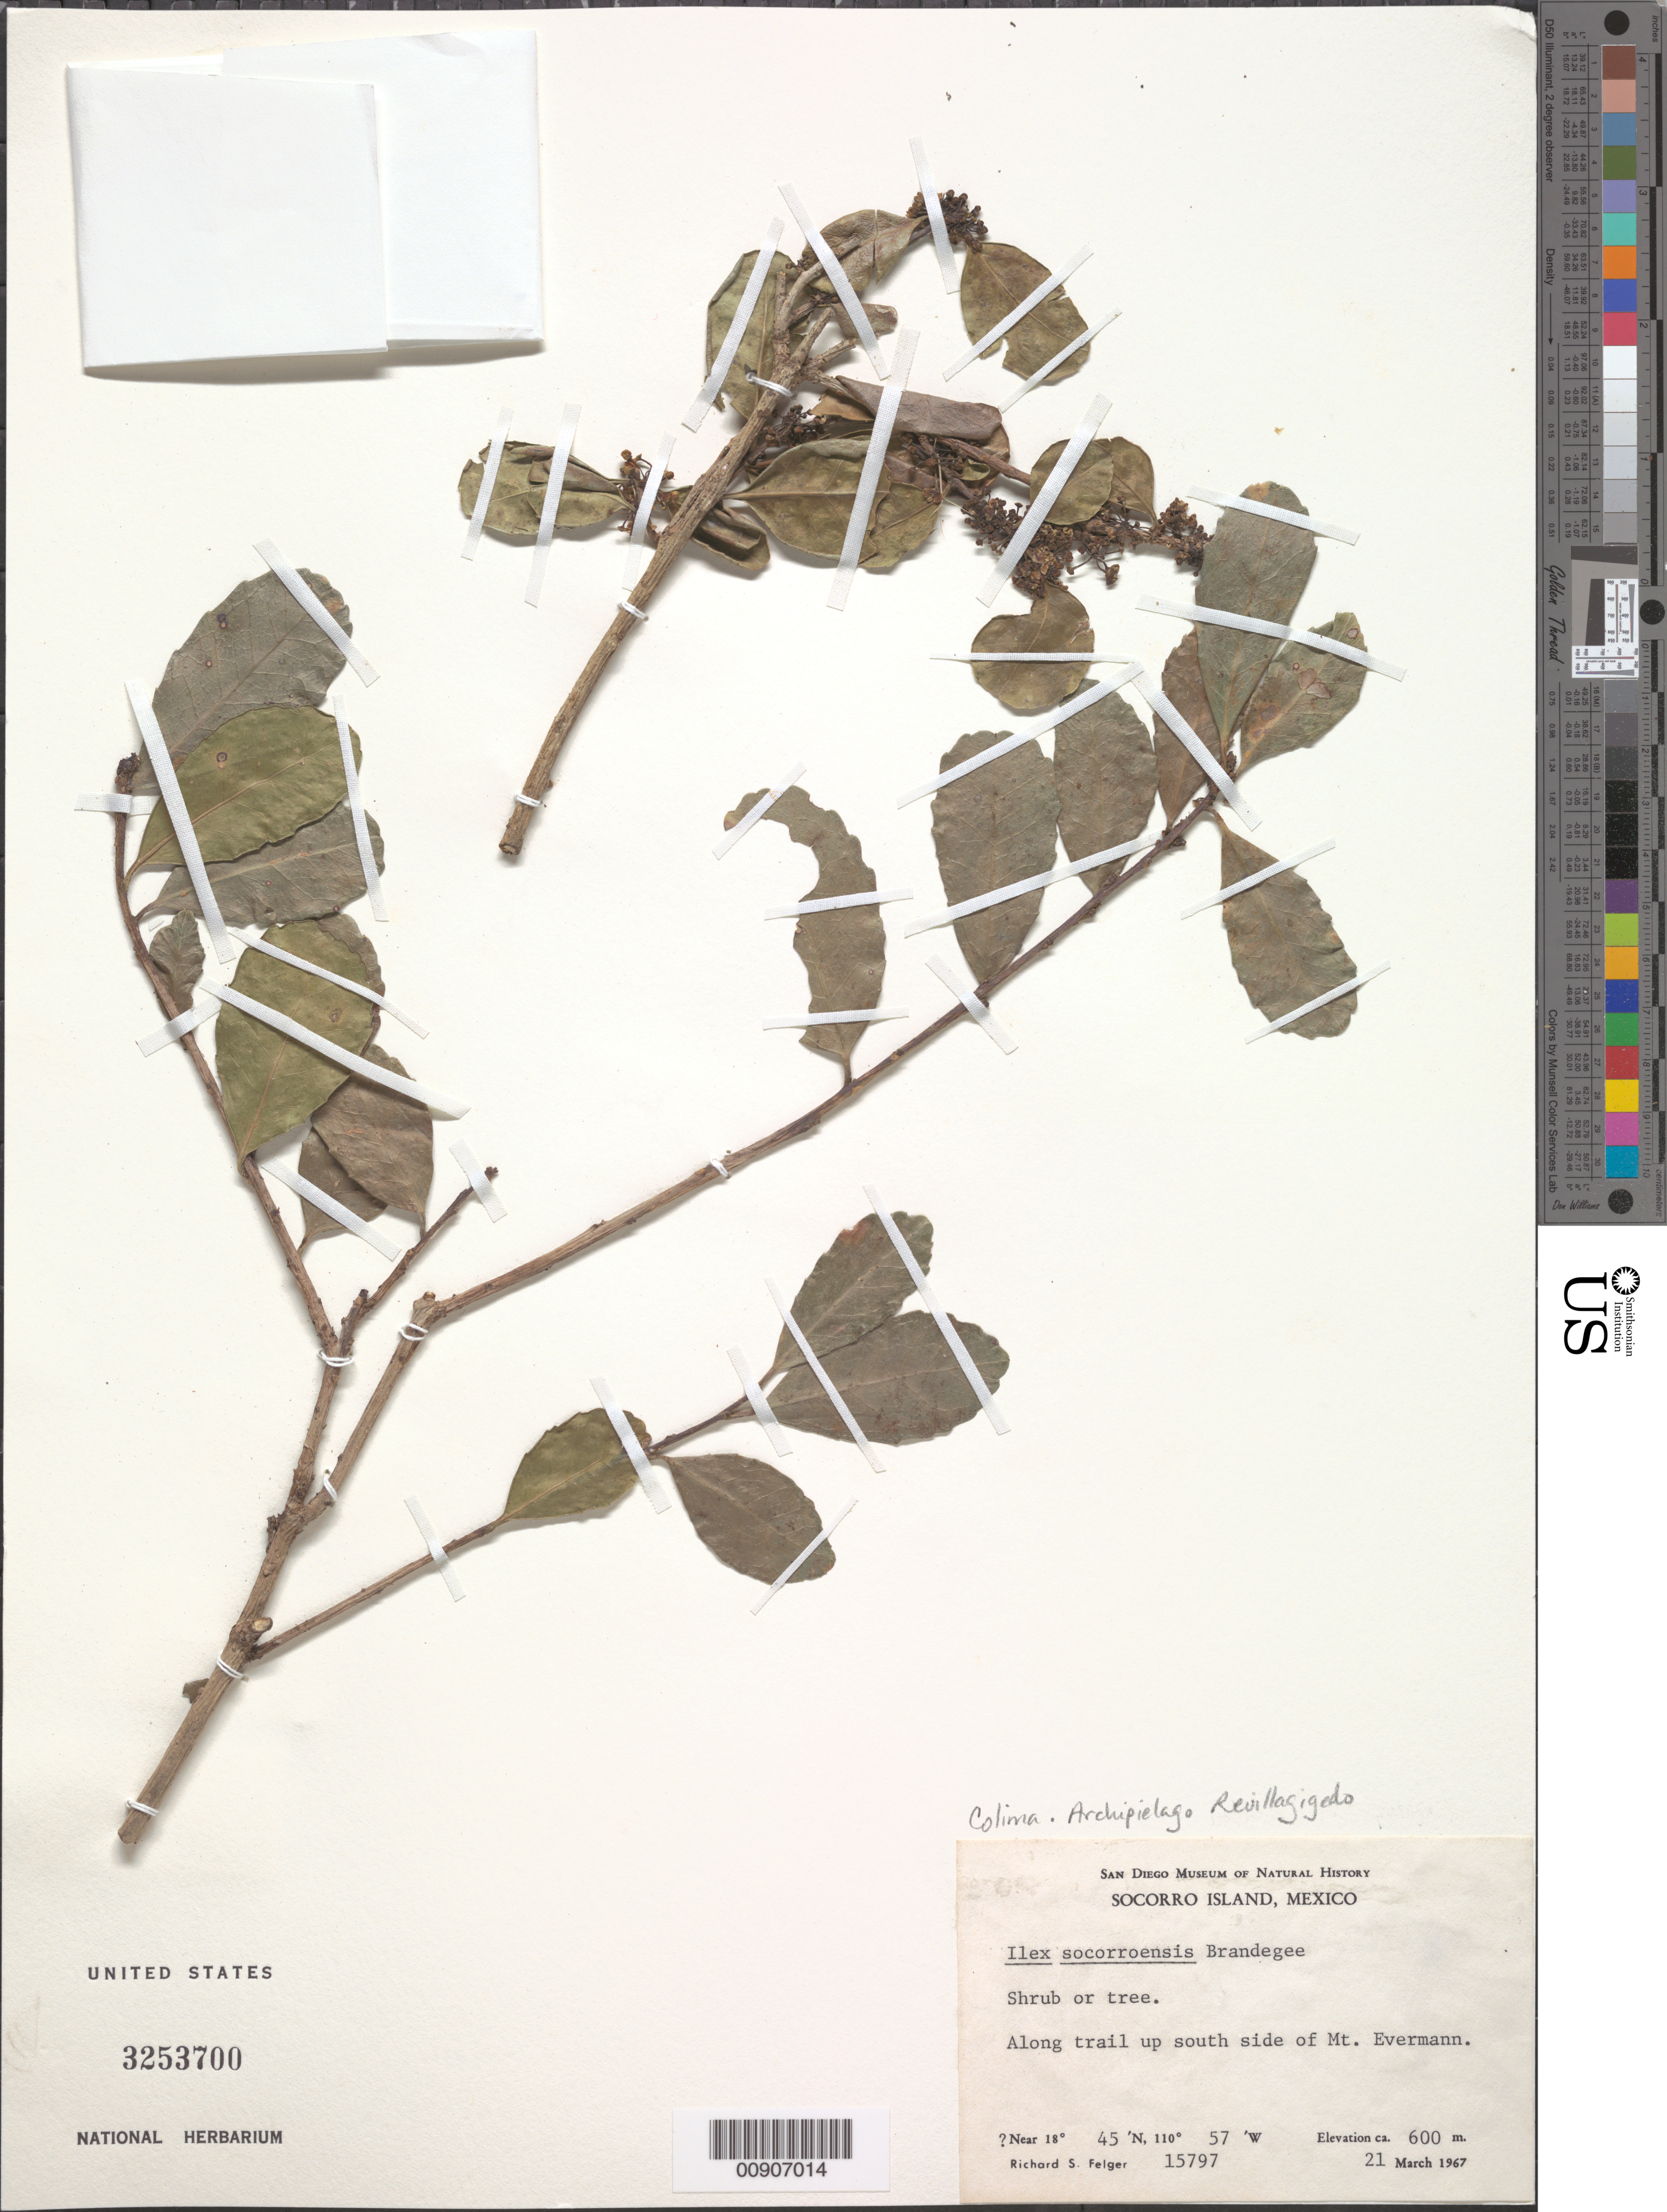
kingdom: Plantae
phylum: Tracheophyta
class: Magnoliopsida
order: Aquifoliales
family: Aquifoliaceae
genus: Ilex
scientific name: Ilex socorroensis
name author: Brandegee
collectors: R. S. Felger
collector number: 15797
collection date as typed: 21 Mar 1967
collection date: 1967-03-21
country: Mexico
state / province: Colima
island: Socorro I.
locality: Socorro Island: Along trail up south side of Mt. Evermann.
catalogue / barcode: US 3253700